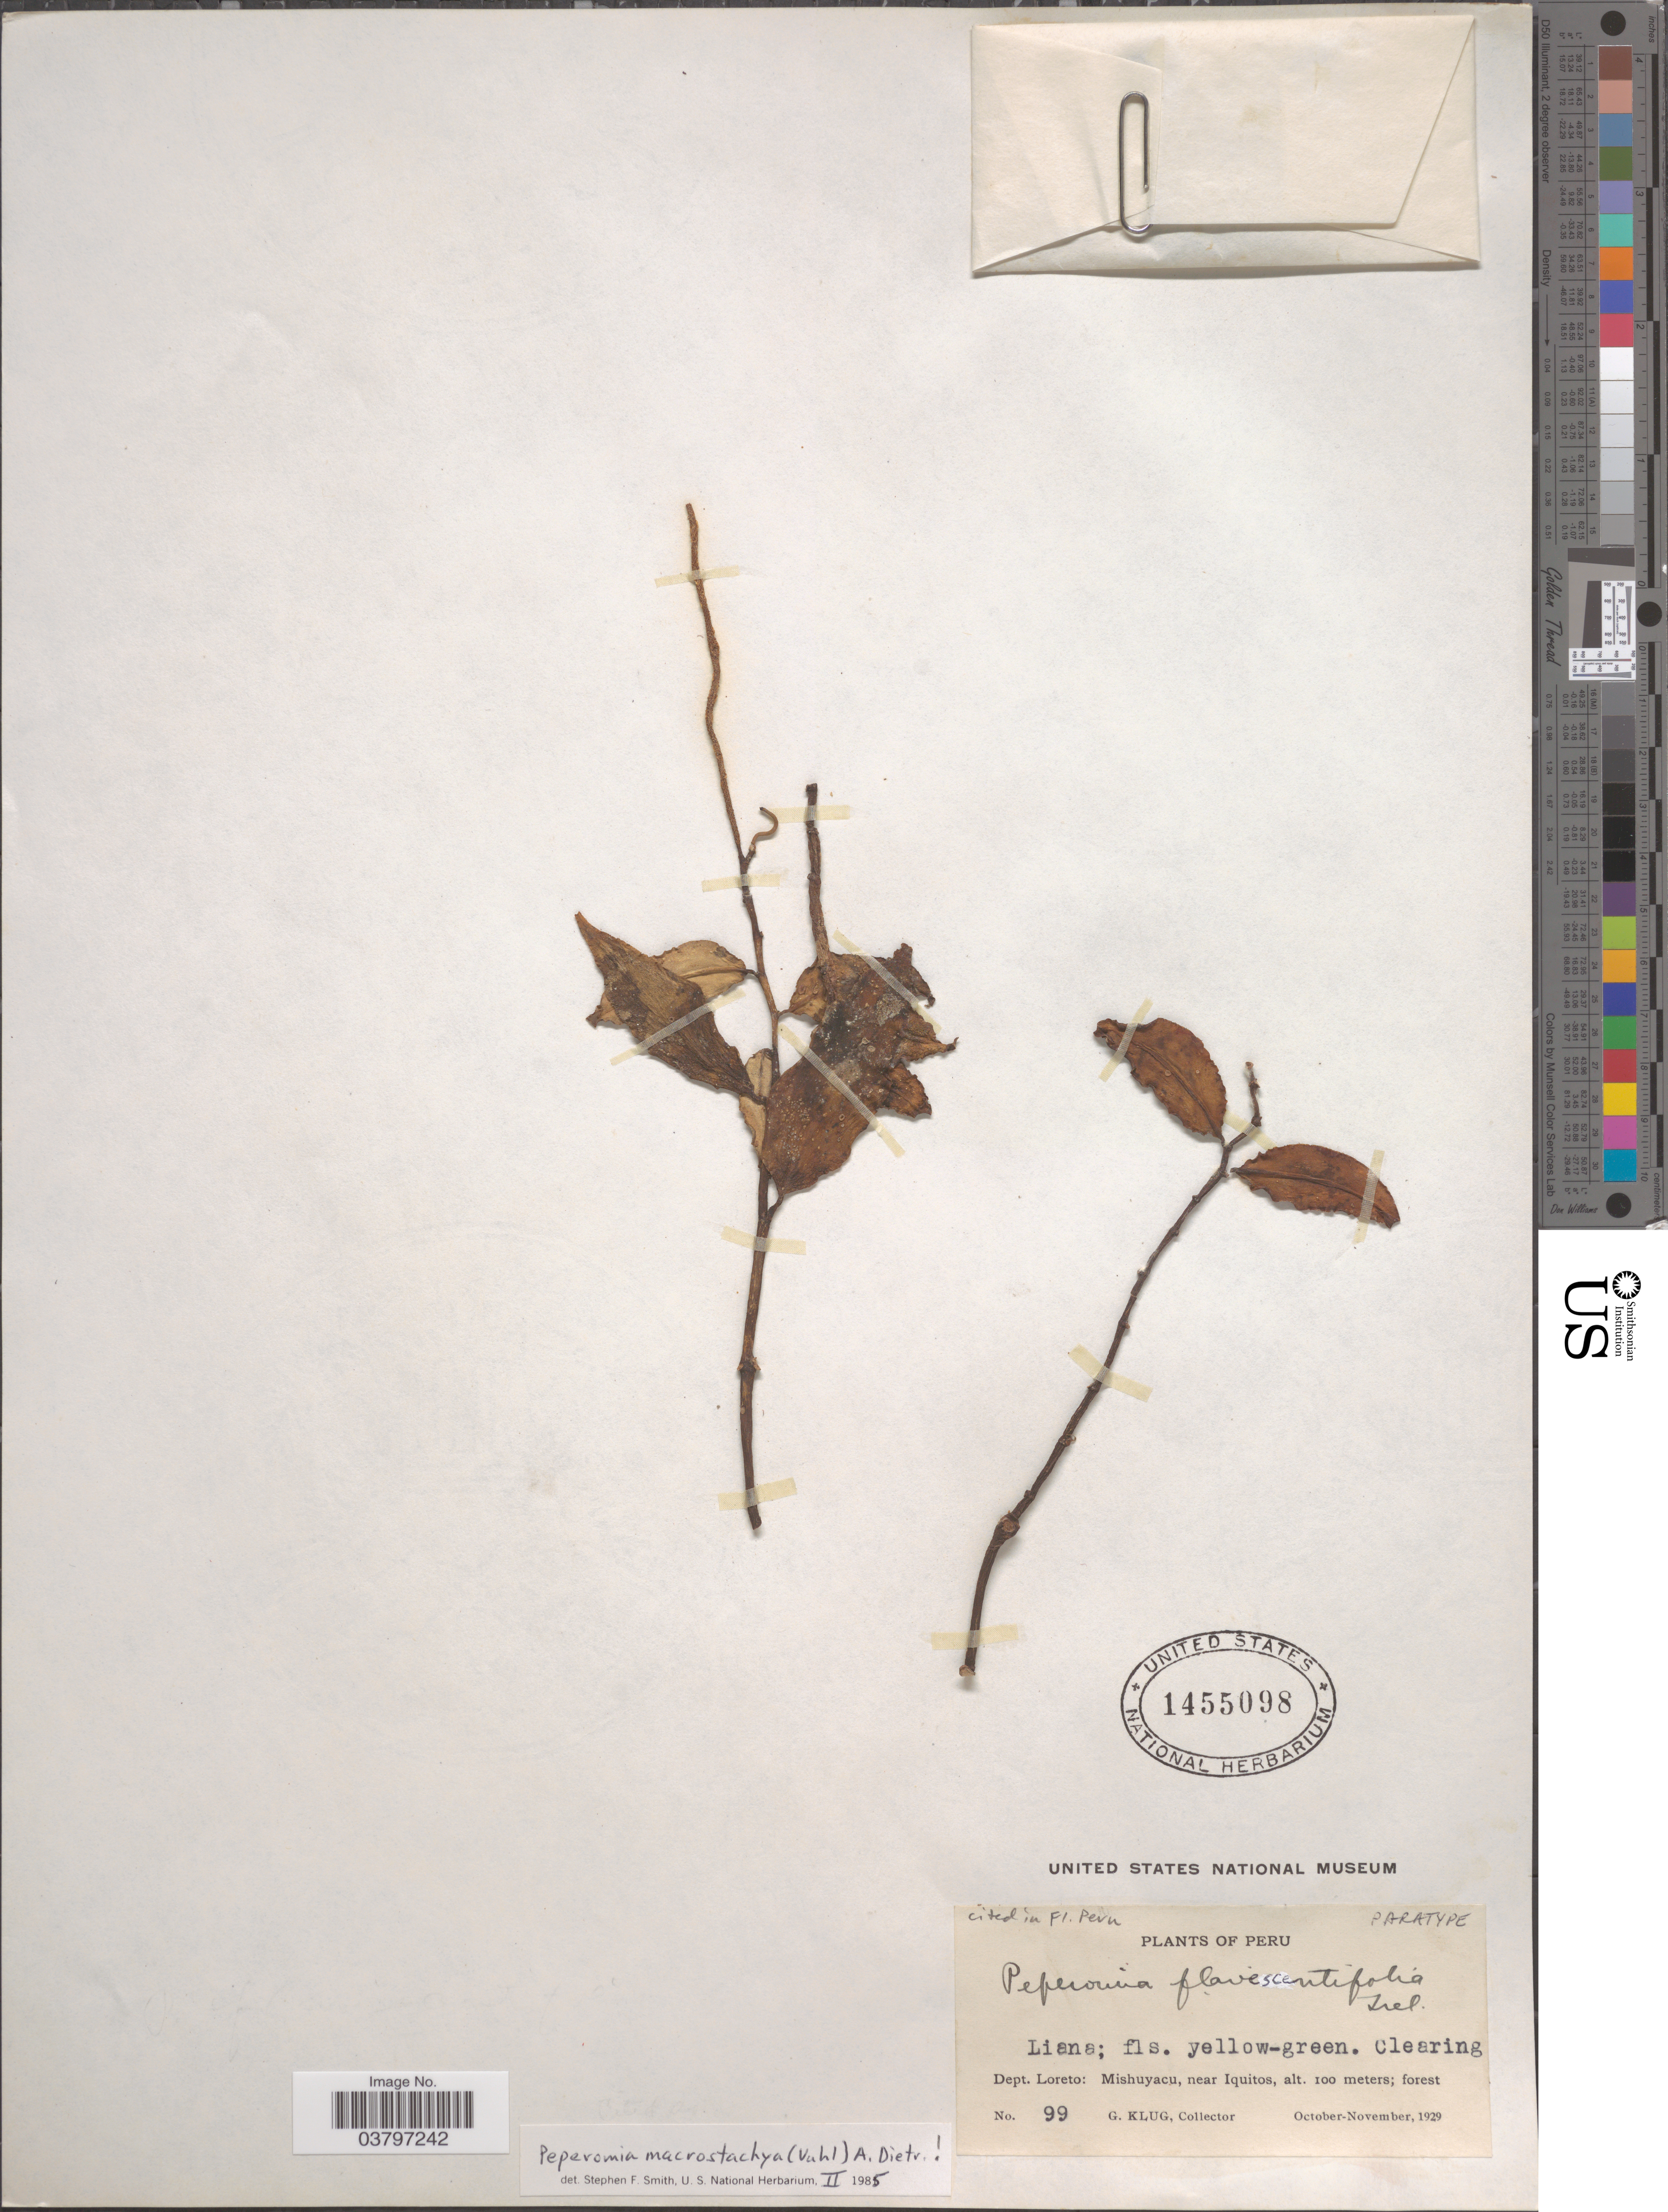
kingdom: Plantae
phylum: Tracheophyta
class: Magnoliopsida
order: Piperales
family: Piperaceae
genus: Peperomia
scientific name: Peperomia flavescentifolia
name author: Trel.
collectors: G. Klug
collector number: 99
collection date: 1929-10/1929-11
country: Peru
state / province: Loreto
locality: Dept. Loreto: Mishuyacu, near Iquitos.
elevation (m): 100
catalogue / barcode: US 1455098